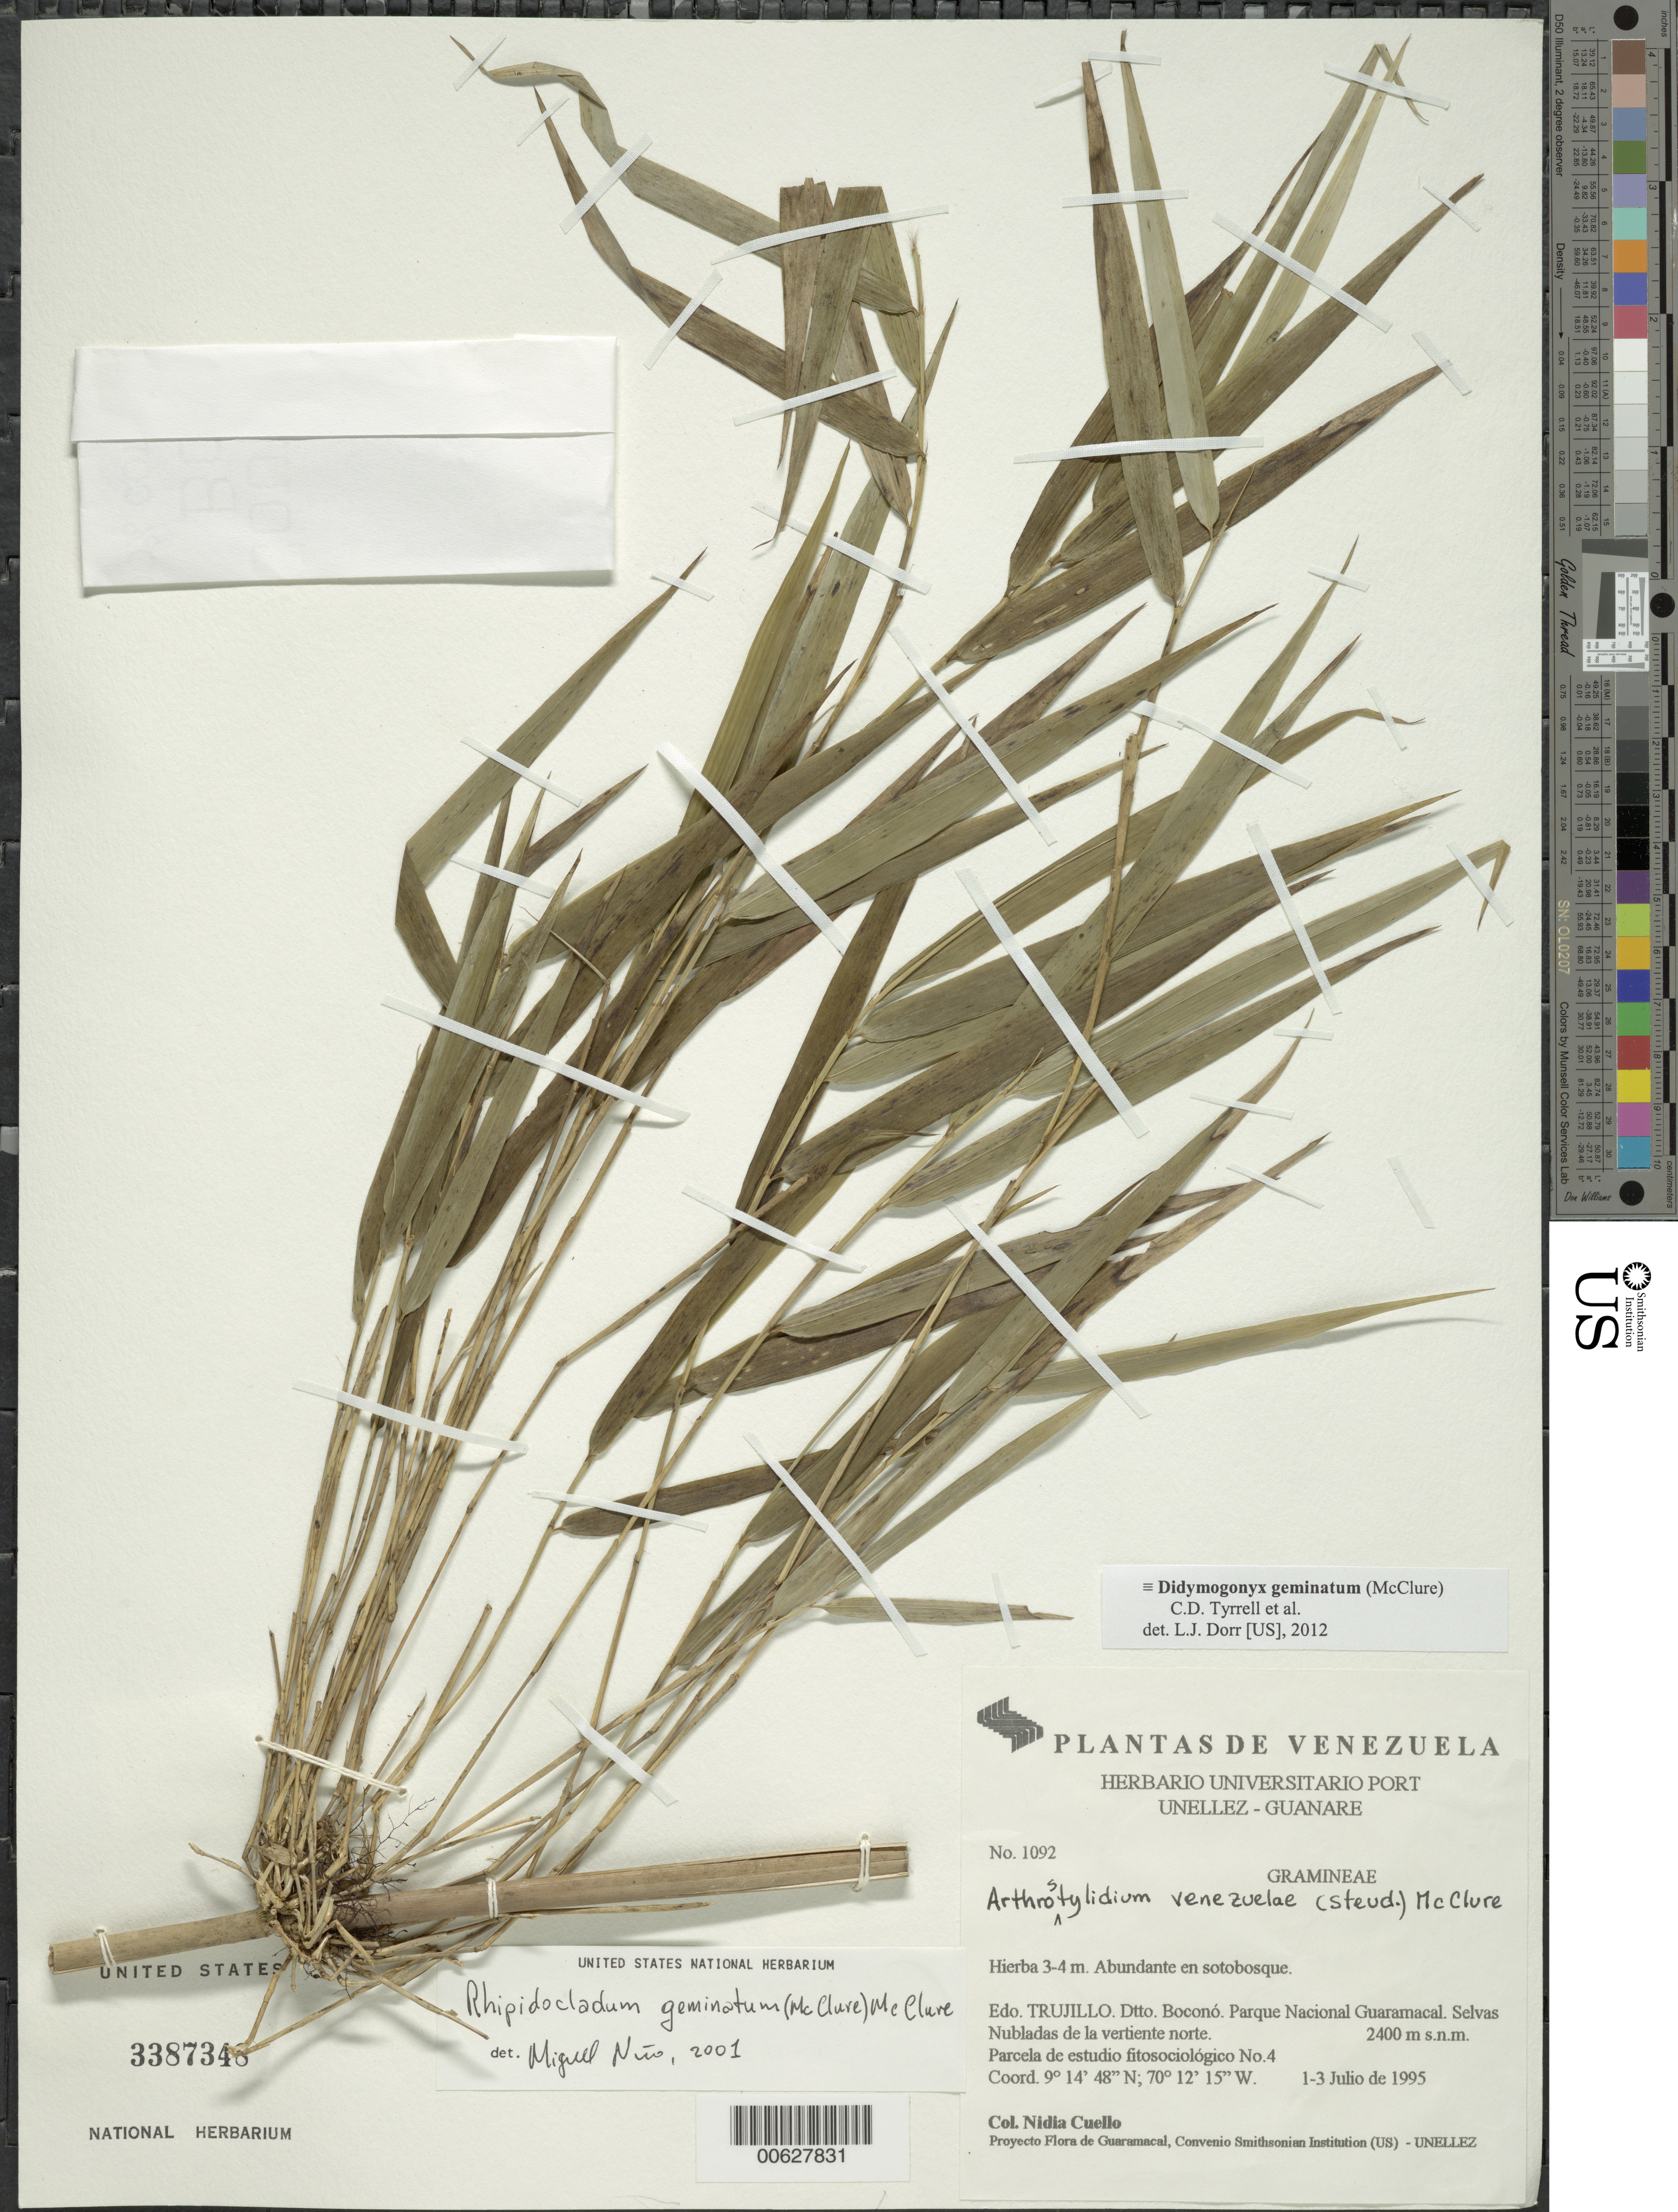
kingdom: Plantae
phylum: Tracheophyta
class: Liliopsida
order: Poales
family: Poaceae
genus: Didymogonyx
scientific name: Didymogonyx geminatum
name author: (McClure) C.D. Tyrrell et al.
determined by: Dorr, L. J., (BOT), Smithsonian Institution - National Museum of Natural History (UNITED STATES)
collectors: N. L. Cuello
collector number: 1092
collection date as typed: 01 Jul 1995 to 03 Jul 1995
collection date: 1995-07-01/1995-07-03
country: Venezuela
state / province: Trujillo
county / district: Boconó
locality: Parque Nacional Guaramacal. Vertiente N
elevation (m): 2400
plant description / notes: PORT, US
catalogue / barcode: US 3387348